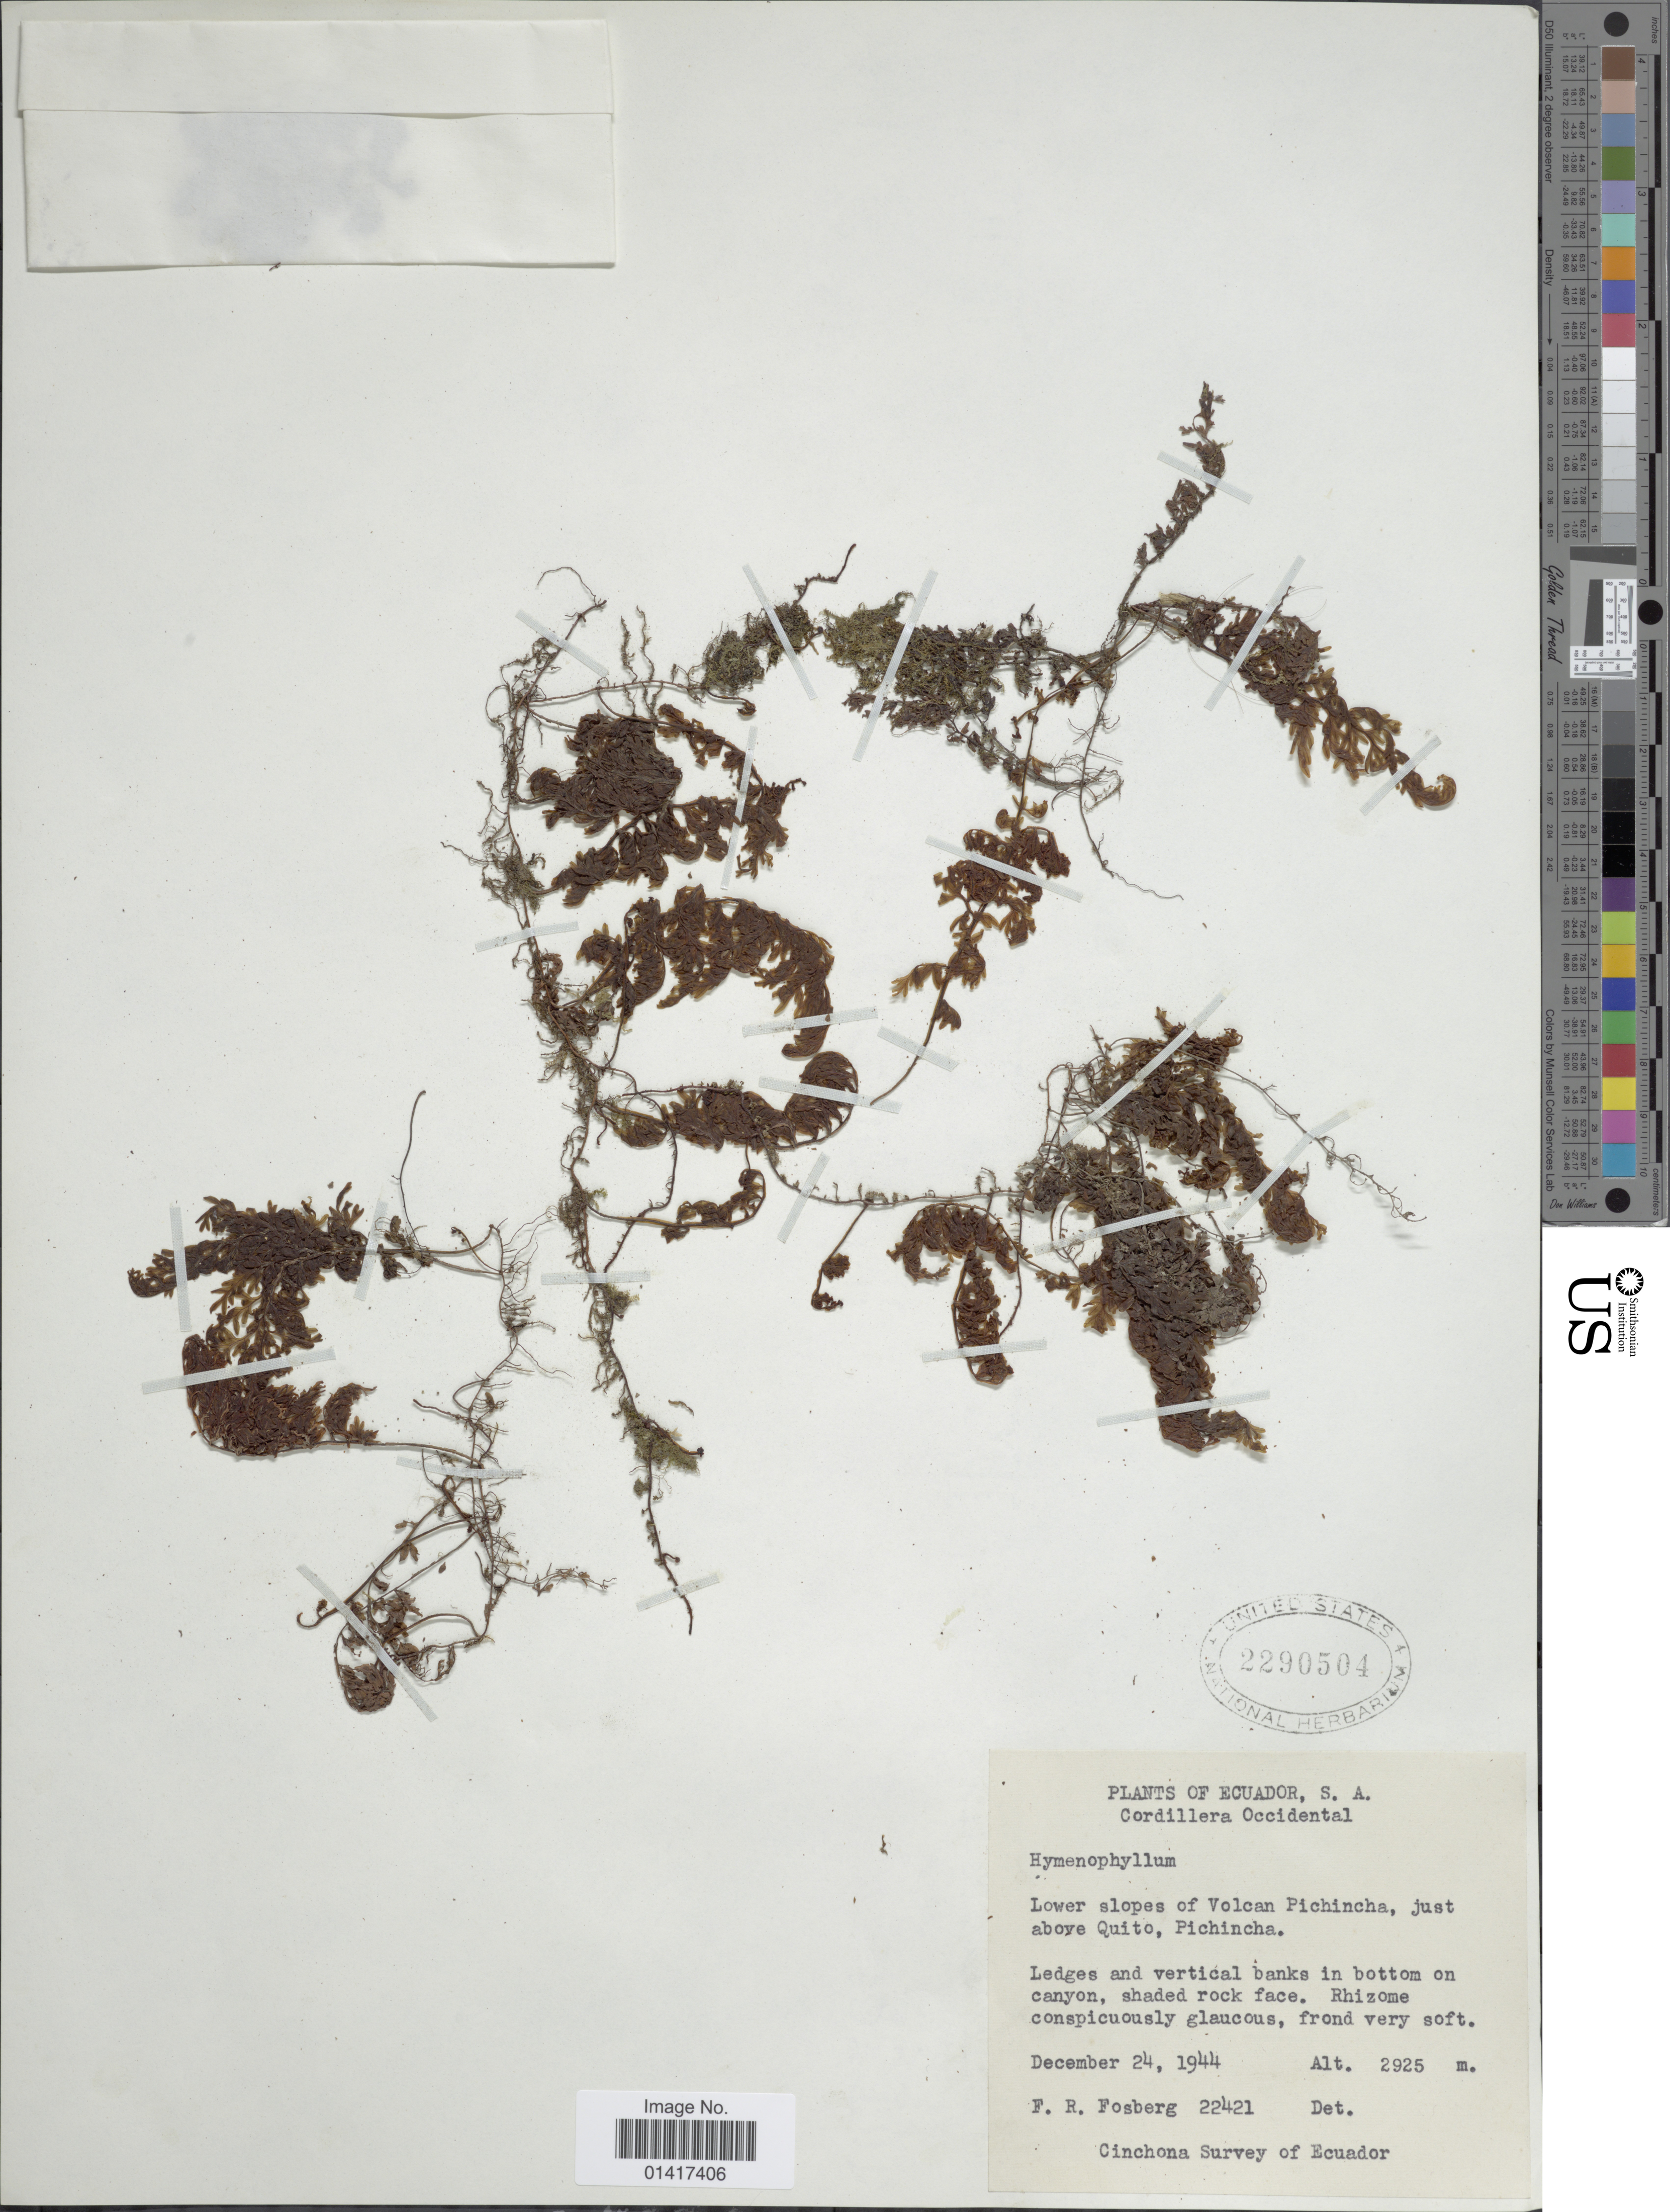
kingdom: Plantae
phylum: Tracheophyta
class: Polypodiopsida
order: Hymenophyllales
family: Hymenophyllaceae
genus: Hymenophyllum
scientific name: Hymenophyllum sp.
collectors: F. R. Fosberg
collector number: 22421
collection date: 1944-12-24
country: Ecuador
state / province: Pichincha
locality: Cordillera Occidental. Lower slopes of Volcan Pichincha, just above Quito, Pinchincha. Cinchina Survey of Ecuador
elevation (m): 2925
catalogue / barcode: US 2290504